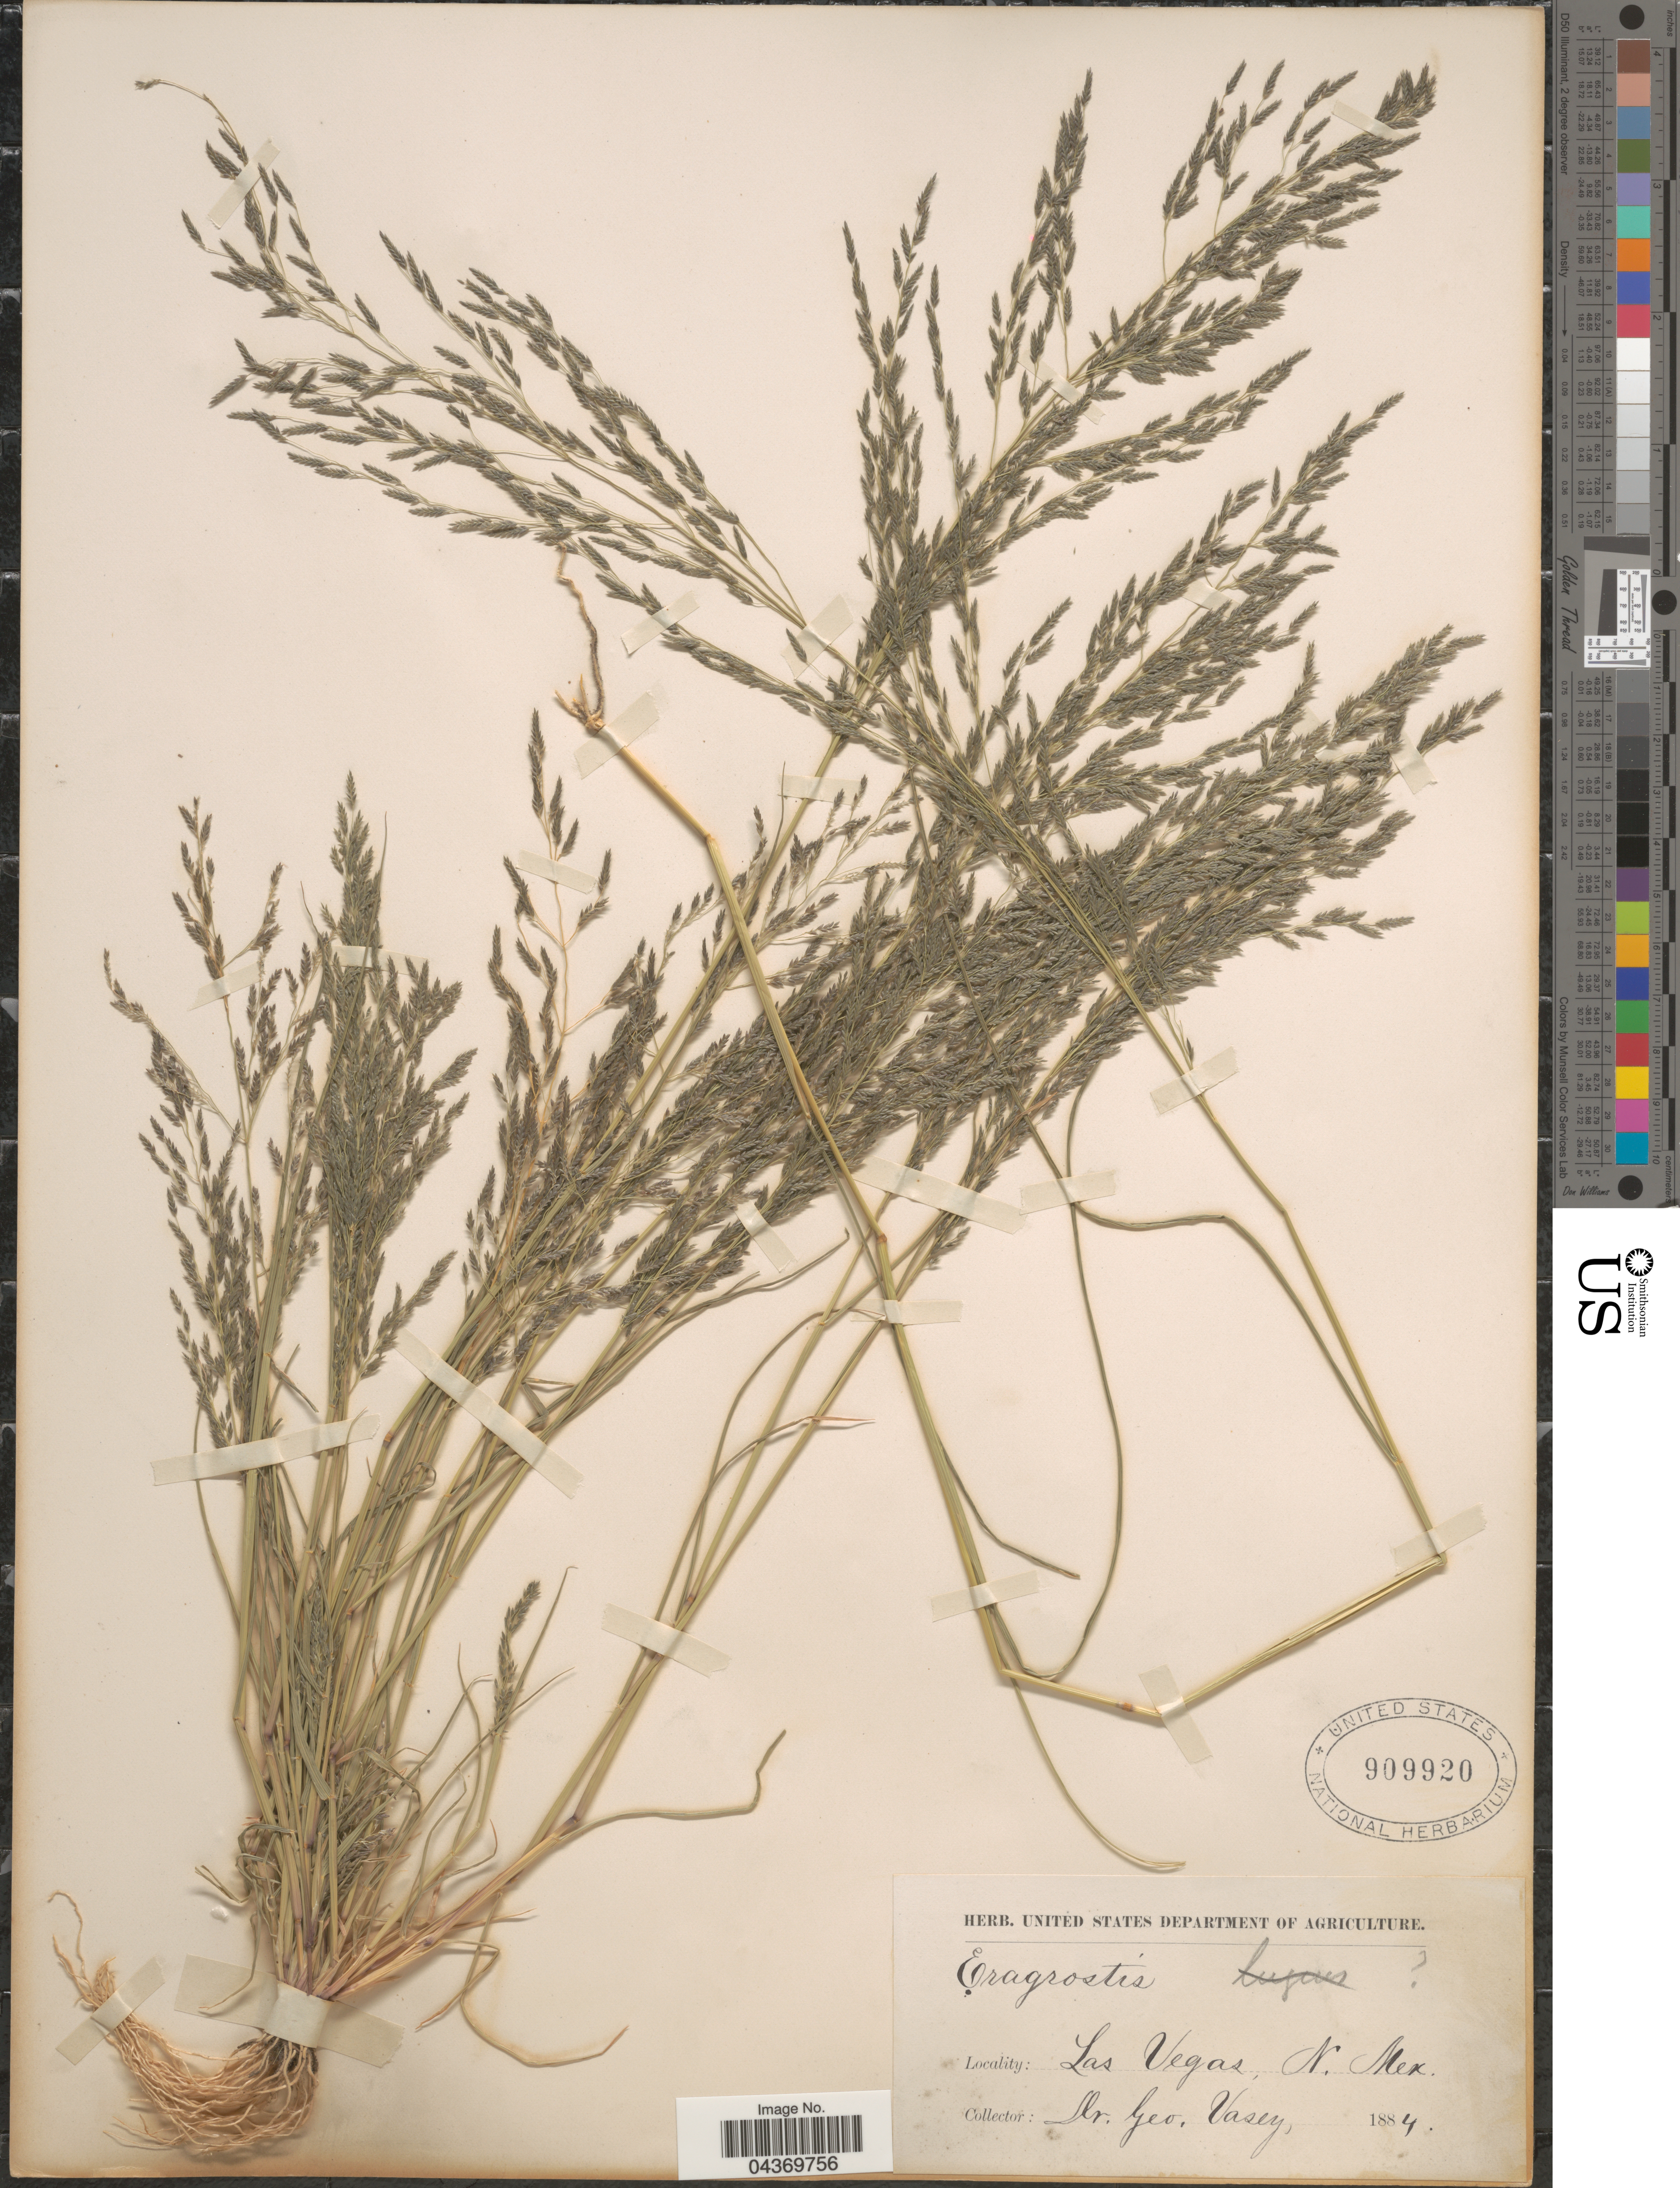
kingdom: Plantae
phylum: Tracheophyta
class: Liliopsida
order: Poales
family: Poaceae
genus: Eragrostis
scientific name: Eragrostis pectinacea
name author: (Michx.) Nees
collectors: G. R. Vasey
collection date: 1884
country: United States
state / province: New Mexico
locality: Las Vegas.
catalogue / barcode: US 909920